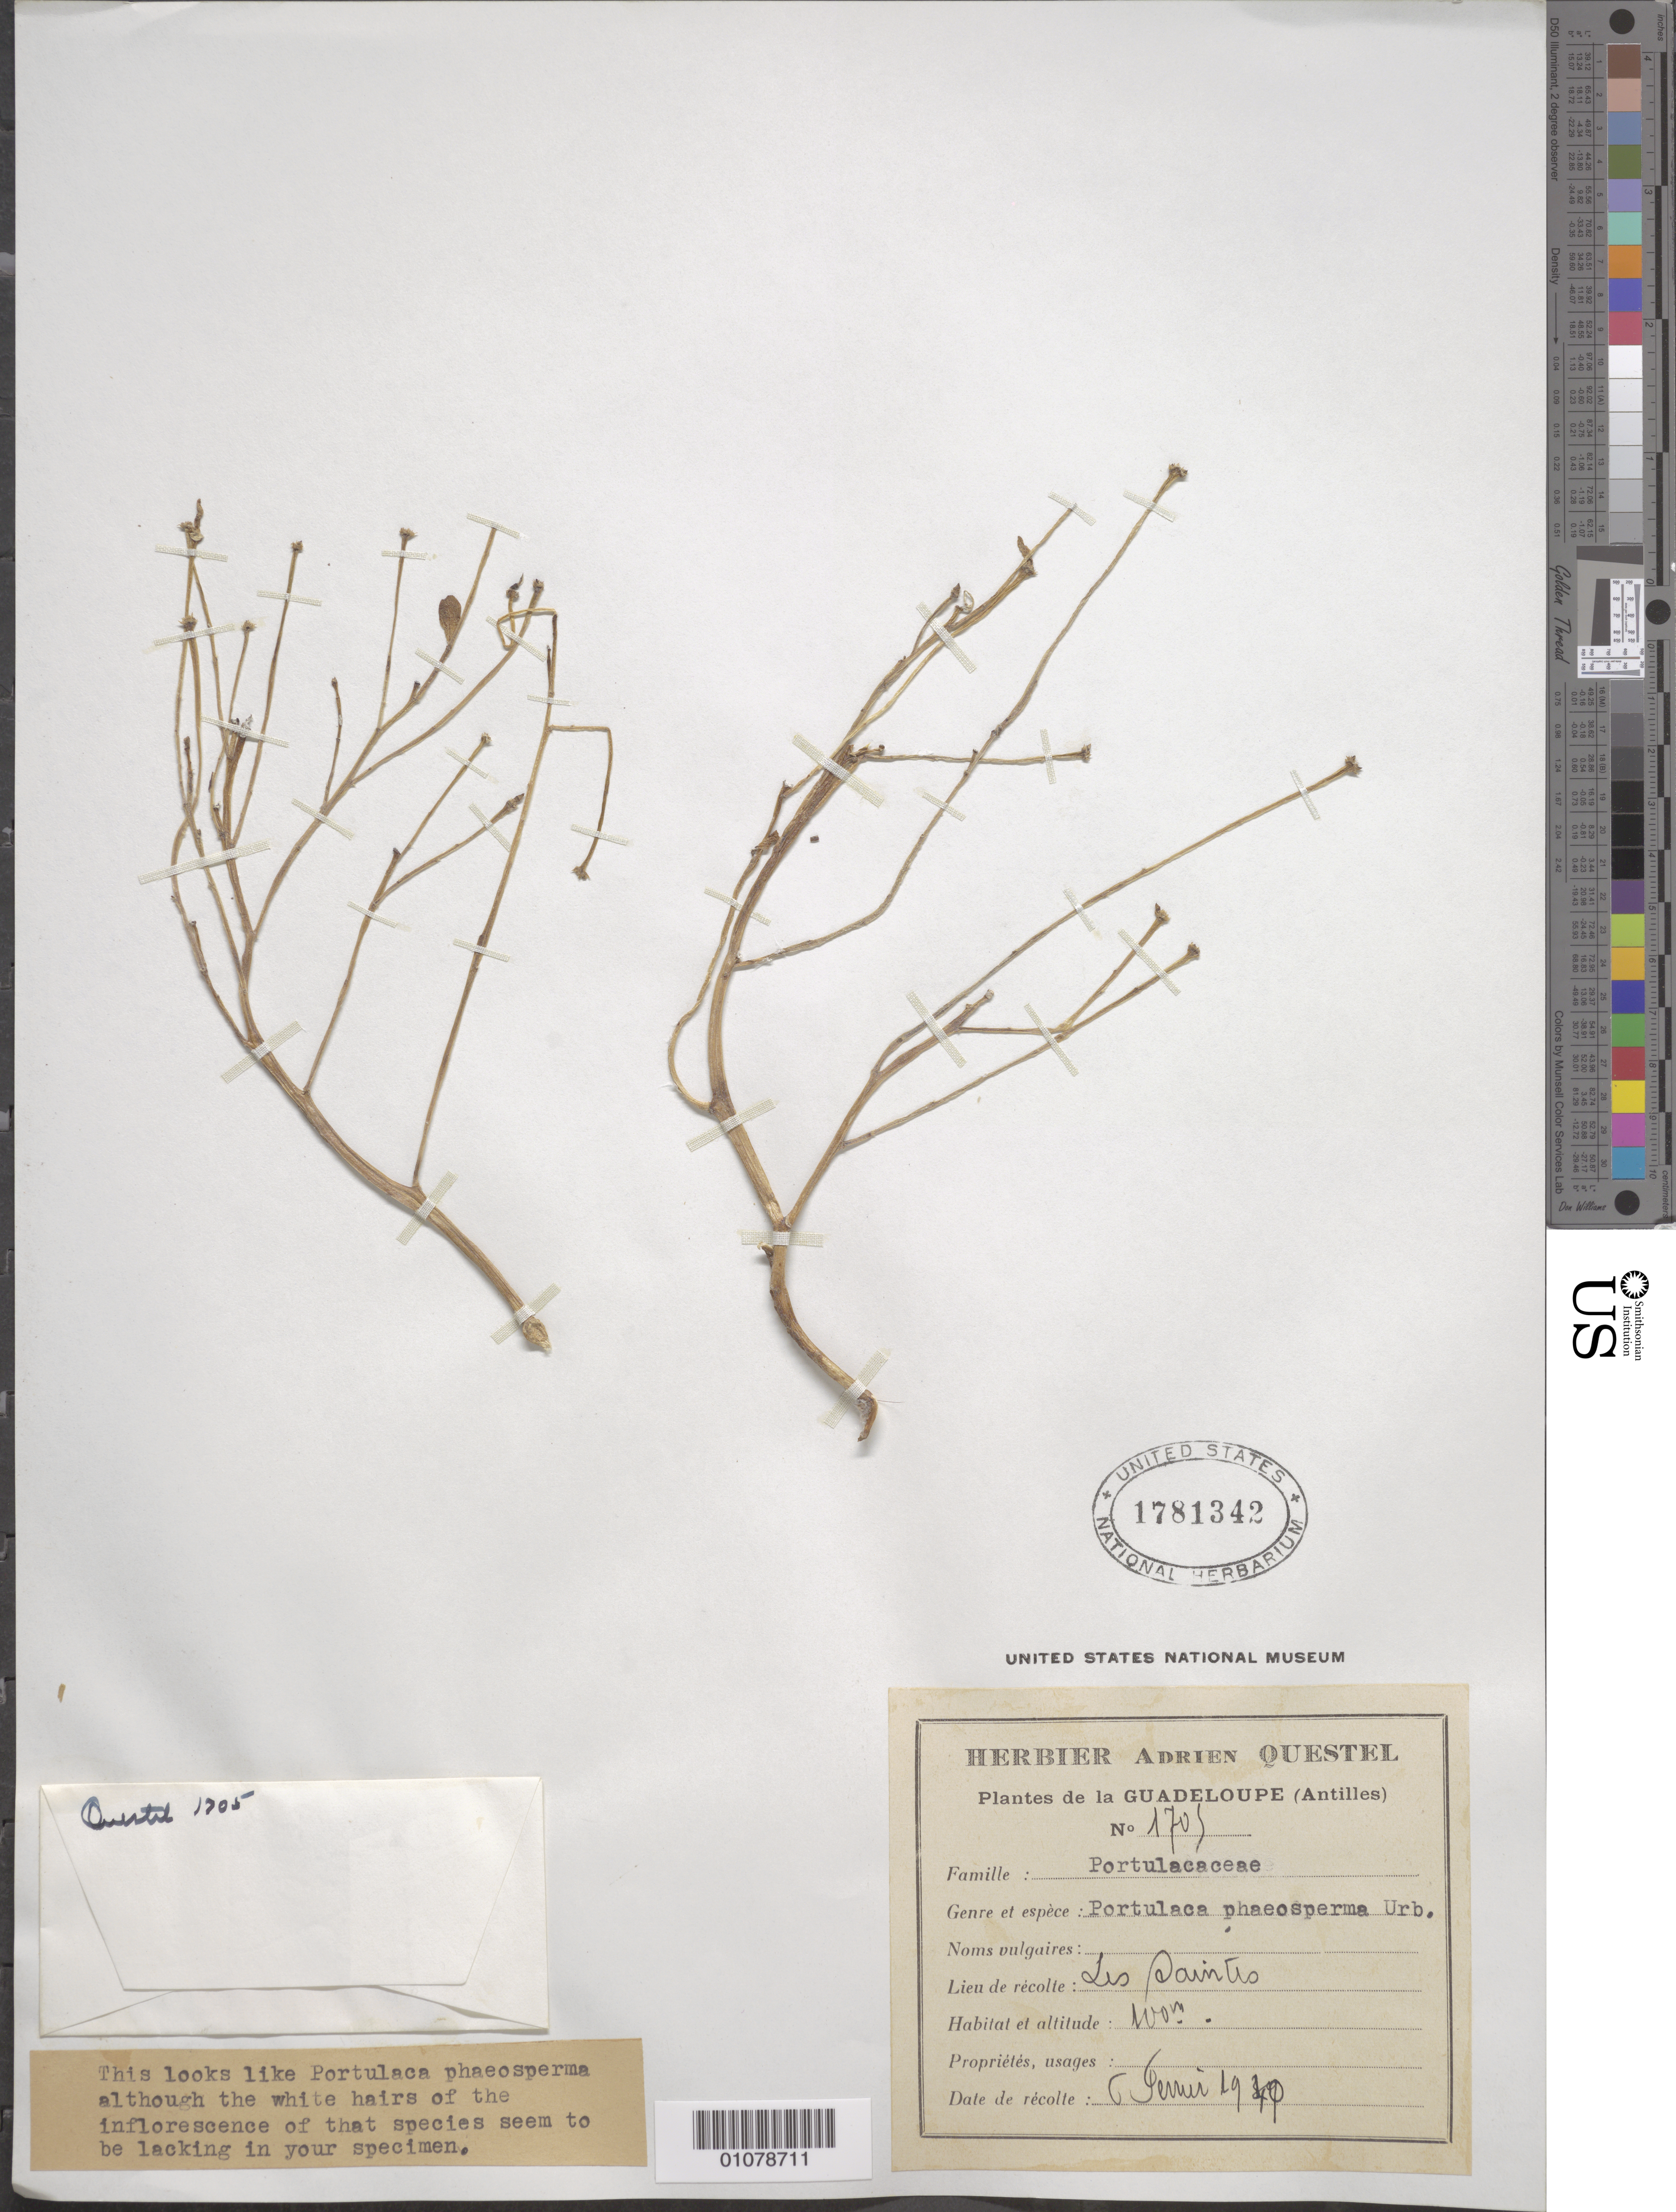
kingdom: Plantae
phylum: Tracheophyta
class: Magnoliopsida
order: Caryophyllales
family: Portulacaceae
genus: Portulaca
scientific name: Portulaca rubricaulis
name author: Kunth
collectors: A. Questel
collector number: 1705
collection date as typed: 06 Feb 1940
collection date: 1940-02-06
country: Guadeloupe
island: Les Saintes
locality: Les Saintes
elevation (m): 100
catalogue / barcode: US 1781342